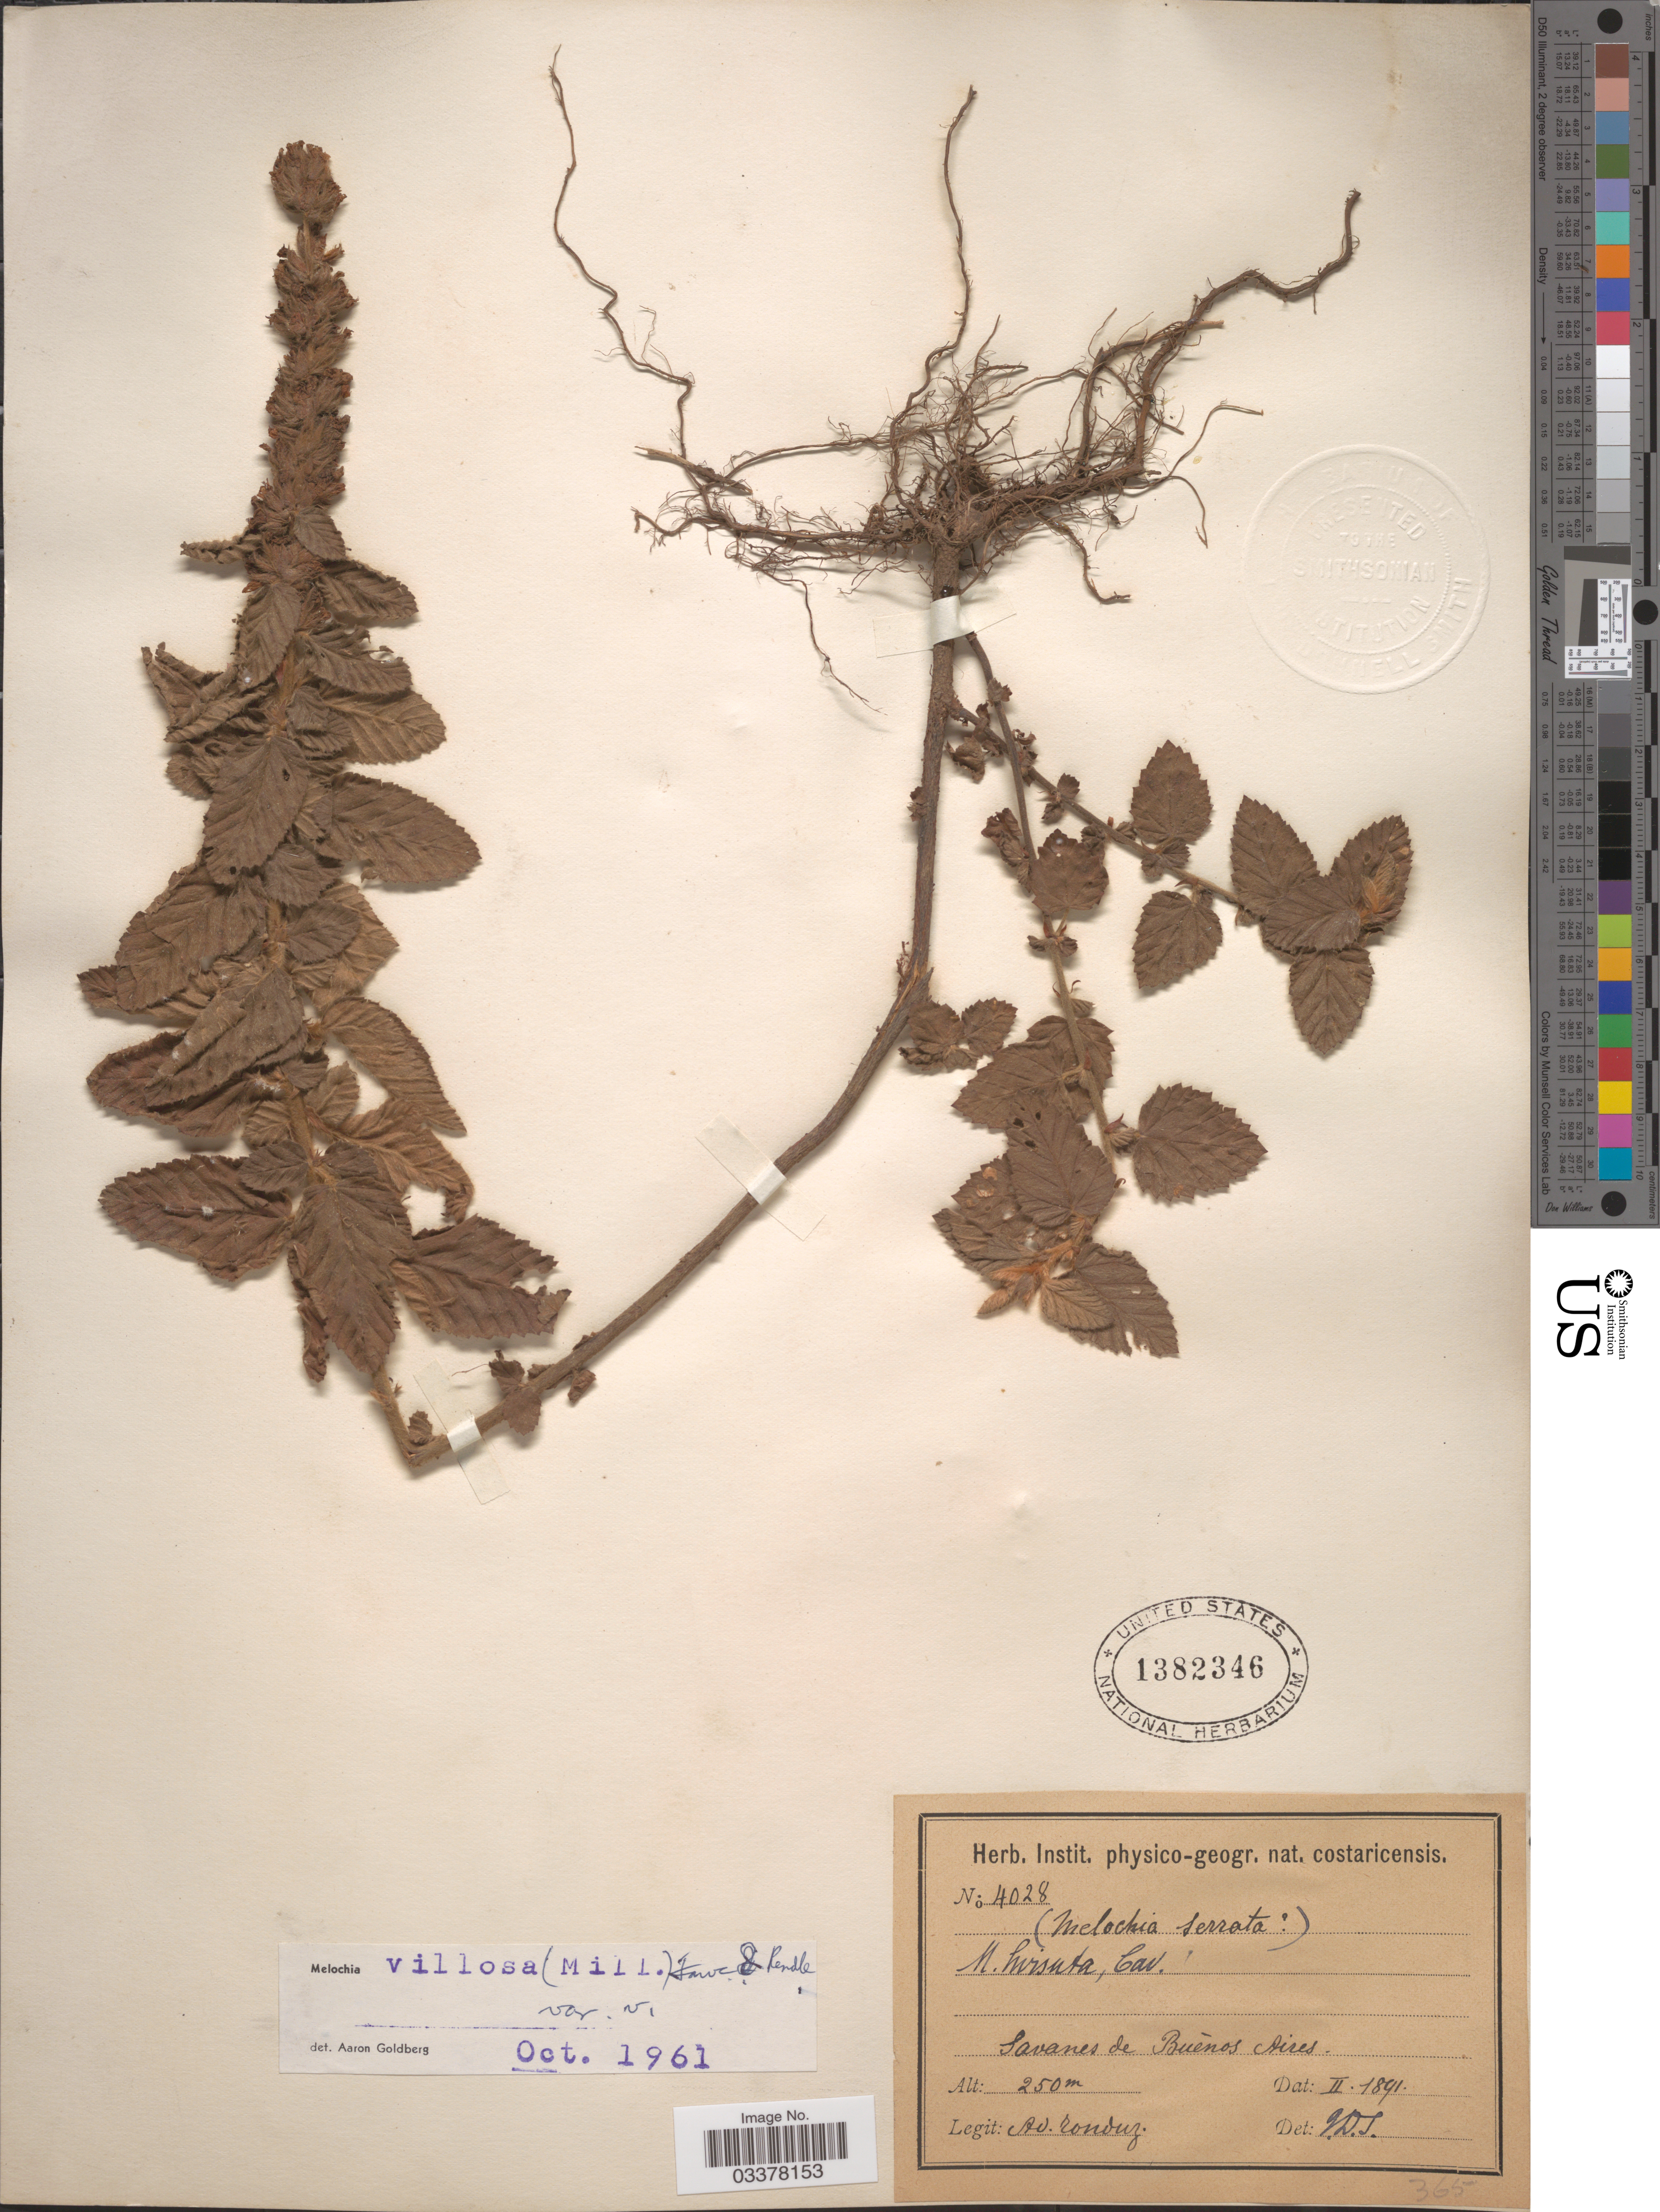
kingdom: Plantae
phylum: Tracheophyta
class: Magnoliopsida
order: Malvales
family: Malvaceae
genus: Melochia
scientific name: Melochia spicata var. spicata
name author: (L.) Fryxell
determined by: Dorr, L. J., (BOT), Smithsonian Institution - National Museum of Natural History (UNITED STATES)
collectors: A. Tonduz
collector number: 4028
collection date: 1891-02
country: Costa Rica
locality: Savanes de Buénos Aires.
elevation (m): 250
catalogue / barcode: US 1382346